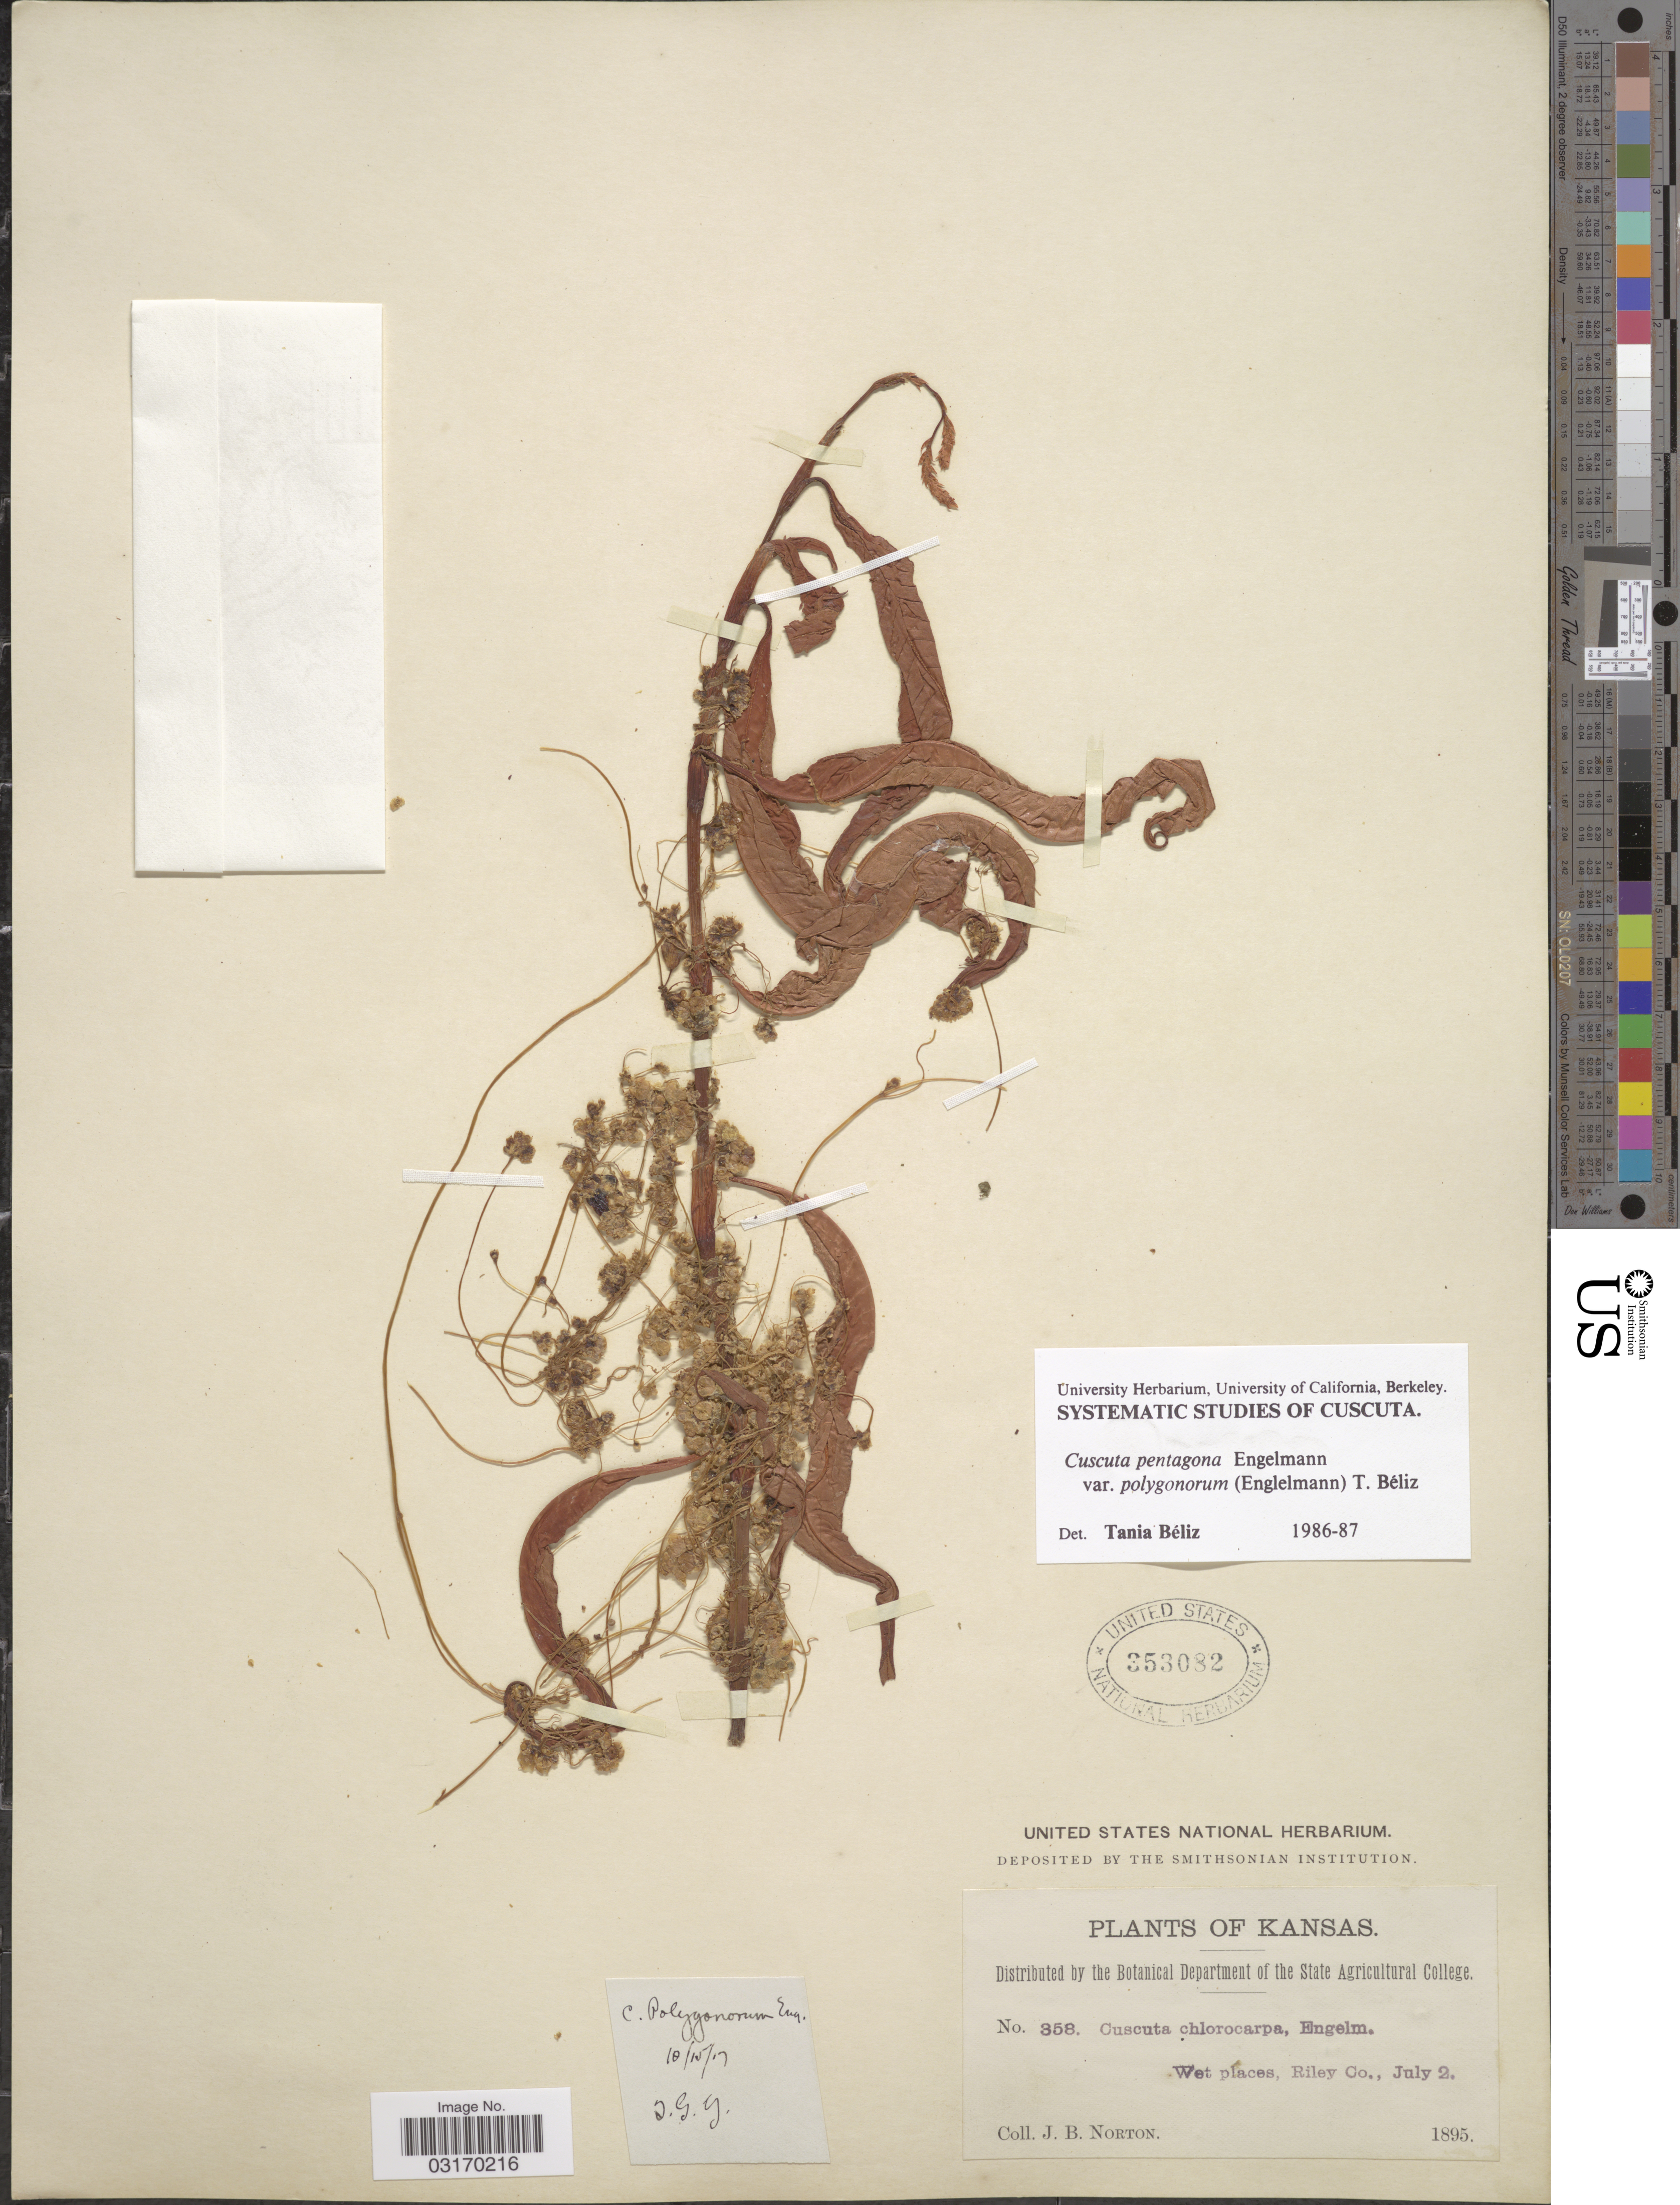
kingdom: Plantae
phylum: Tracheophyta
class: Magnoliopsida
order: Solanales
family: Convolvulaceae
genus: Cuscuta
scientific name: Cuscuta pentagona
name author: Engelm.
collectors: J. B. Norton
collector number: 358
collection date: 1895-07-02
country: United States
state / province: Kansas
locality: Riley Co.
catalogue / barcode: US 353082